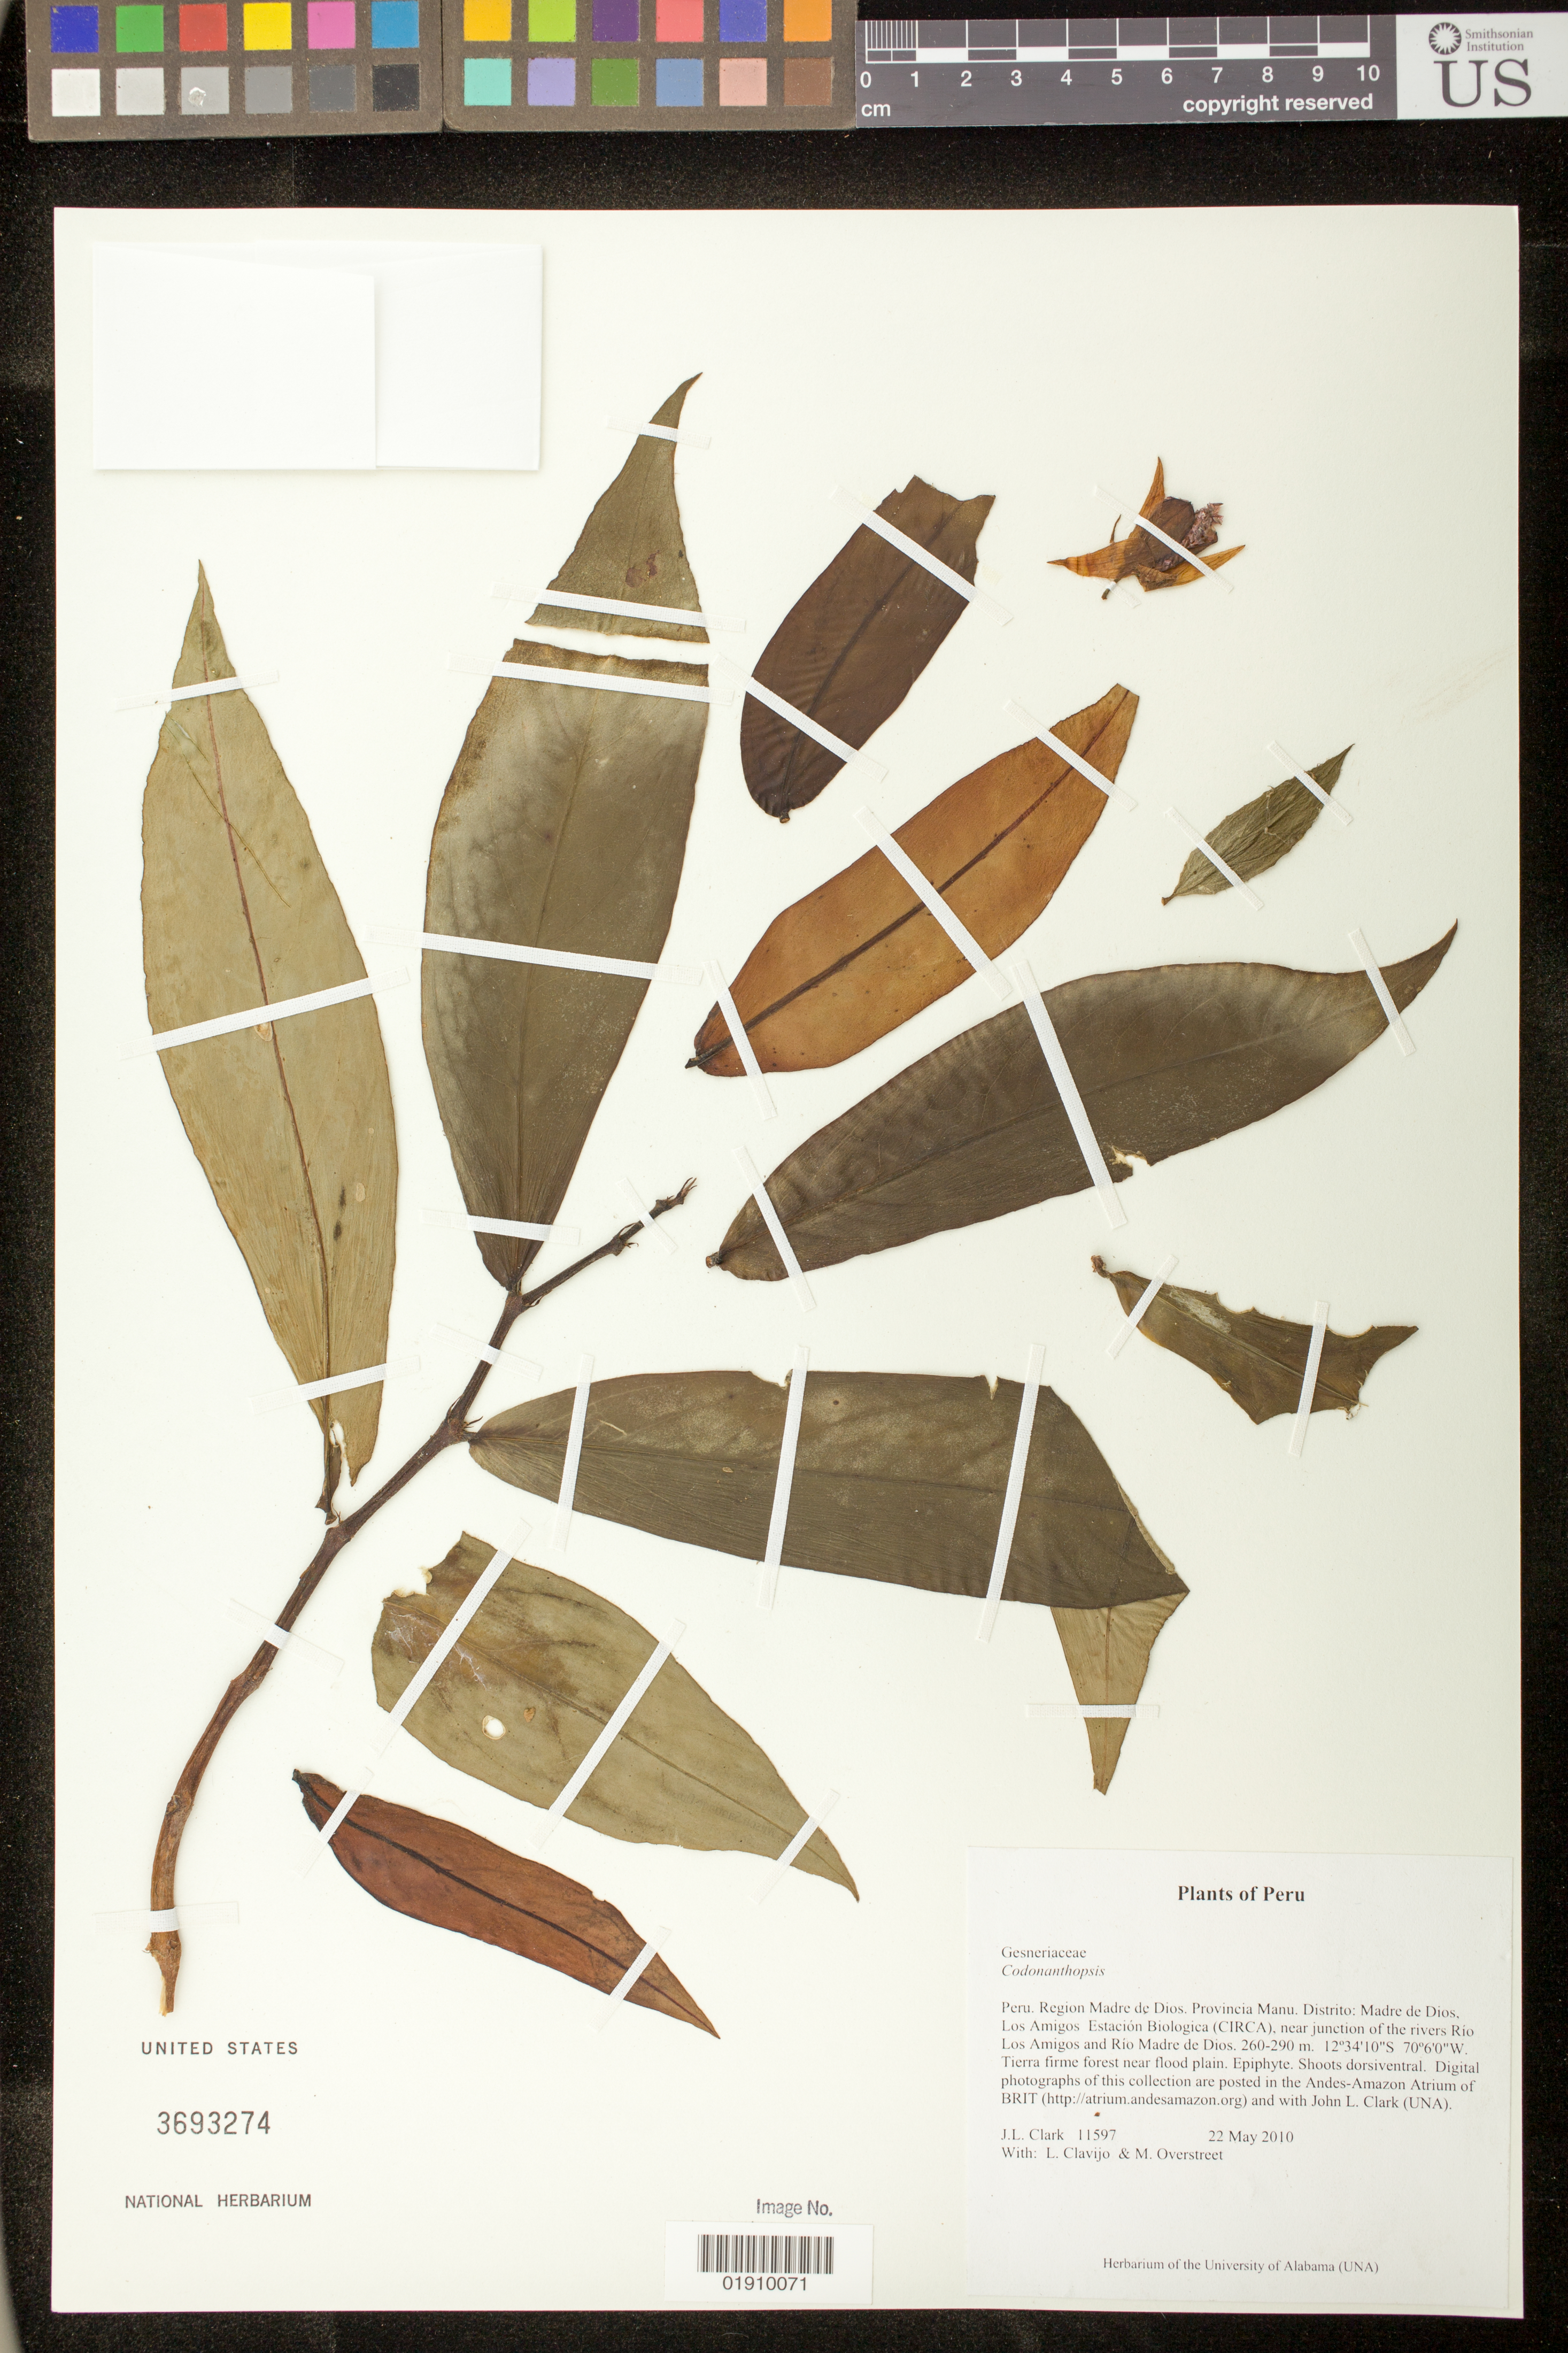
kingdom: Plantae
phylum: Tracheophyta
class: Magnoliopsida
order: Lamiales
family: Gesneriaceae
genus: Codonanthopsis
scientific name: Codonanthopsis sp.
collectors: J. L. Clark, L. Clavijo & M. Overstreet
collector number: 11597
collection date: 2010-05-22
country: Peru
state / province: Madre de Dios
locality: Provincia: Manu. Distrito: Madre de Dios, Los Amigos estacion Biologica (CIRCA) near junction of the rivers Rio Los Amigos and Rio Madre de Dios.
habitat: Tierra firme forest near flood plain.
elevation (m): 260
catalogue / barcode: US 3693274